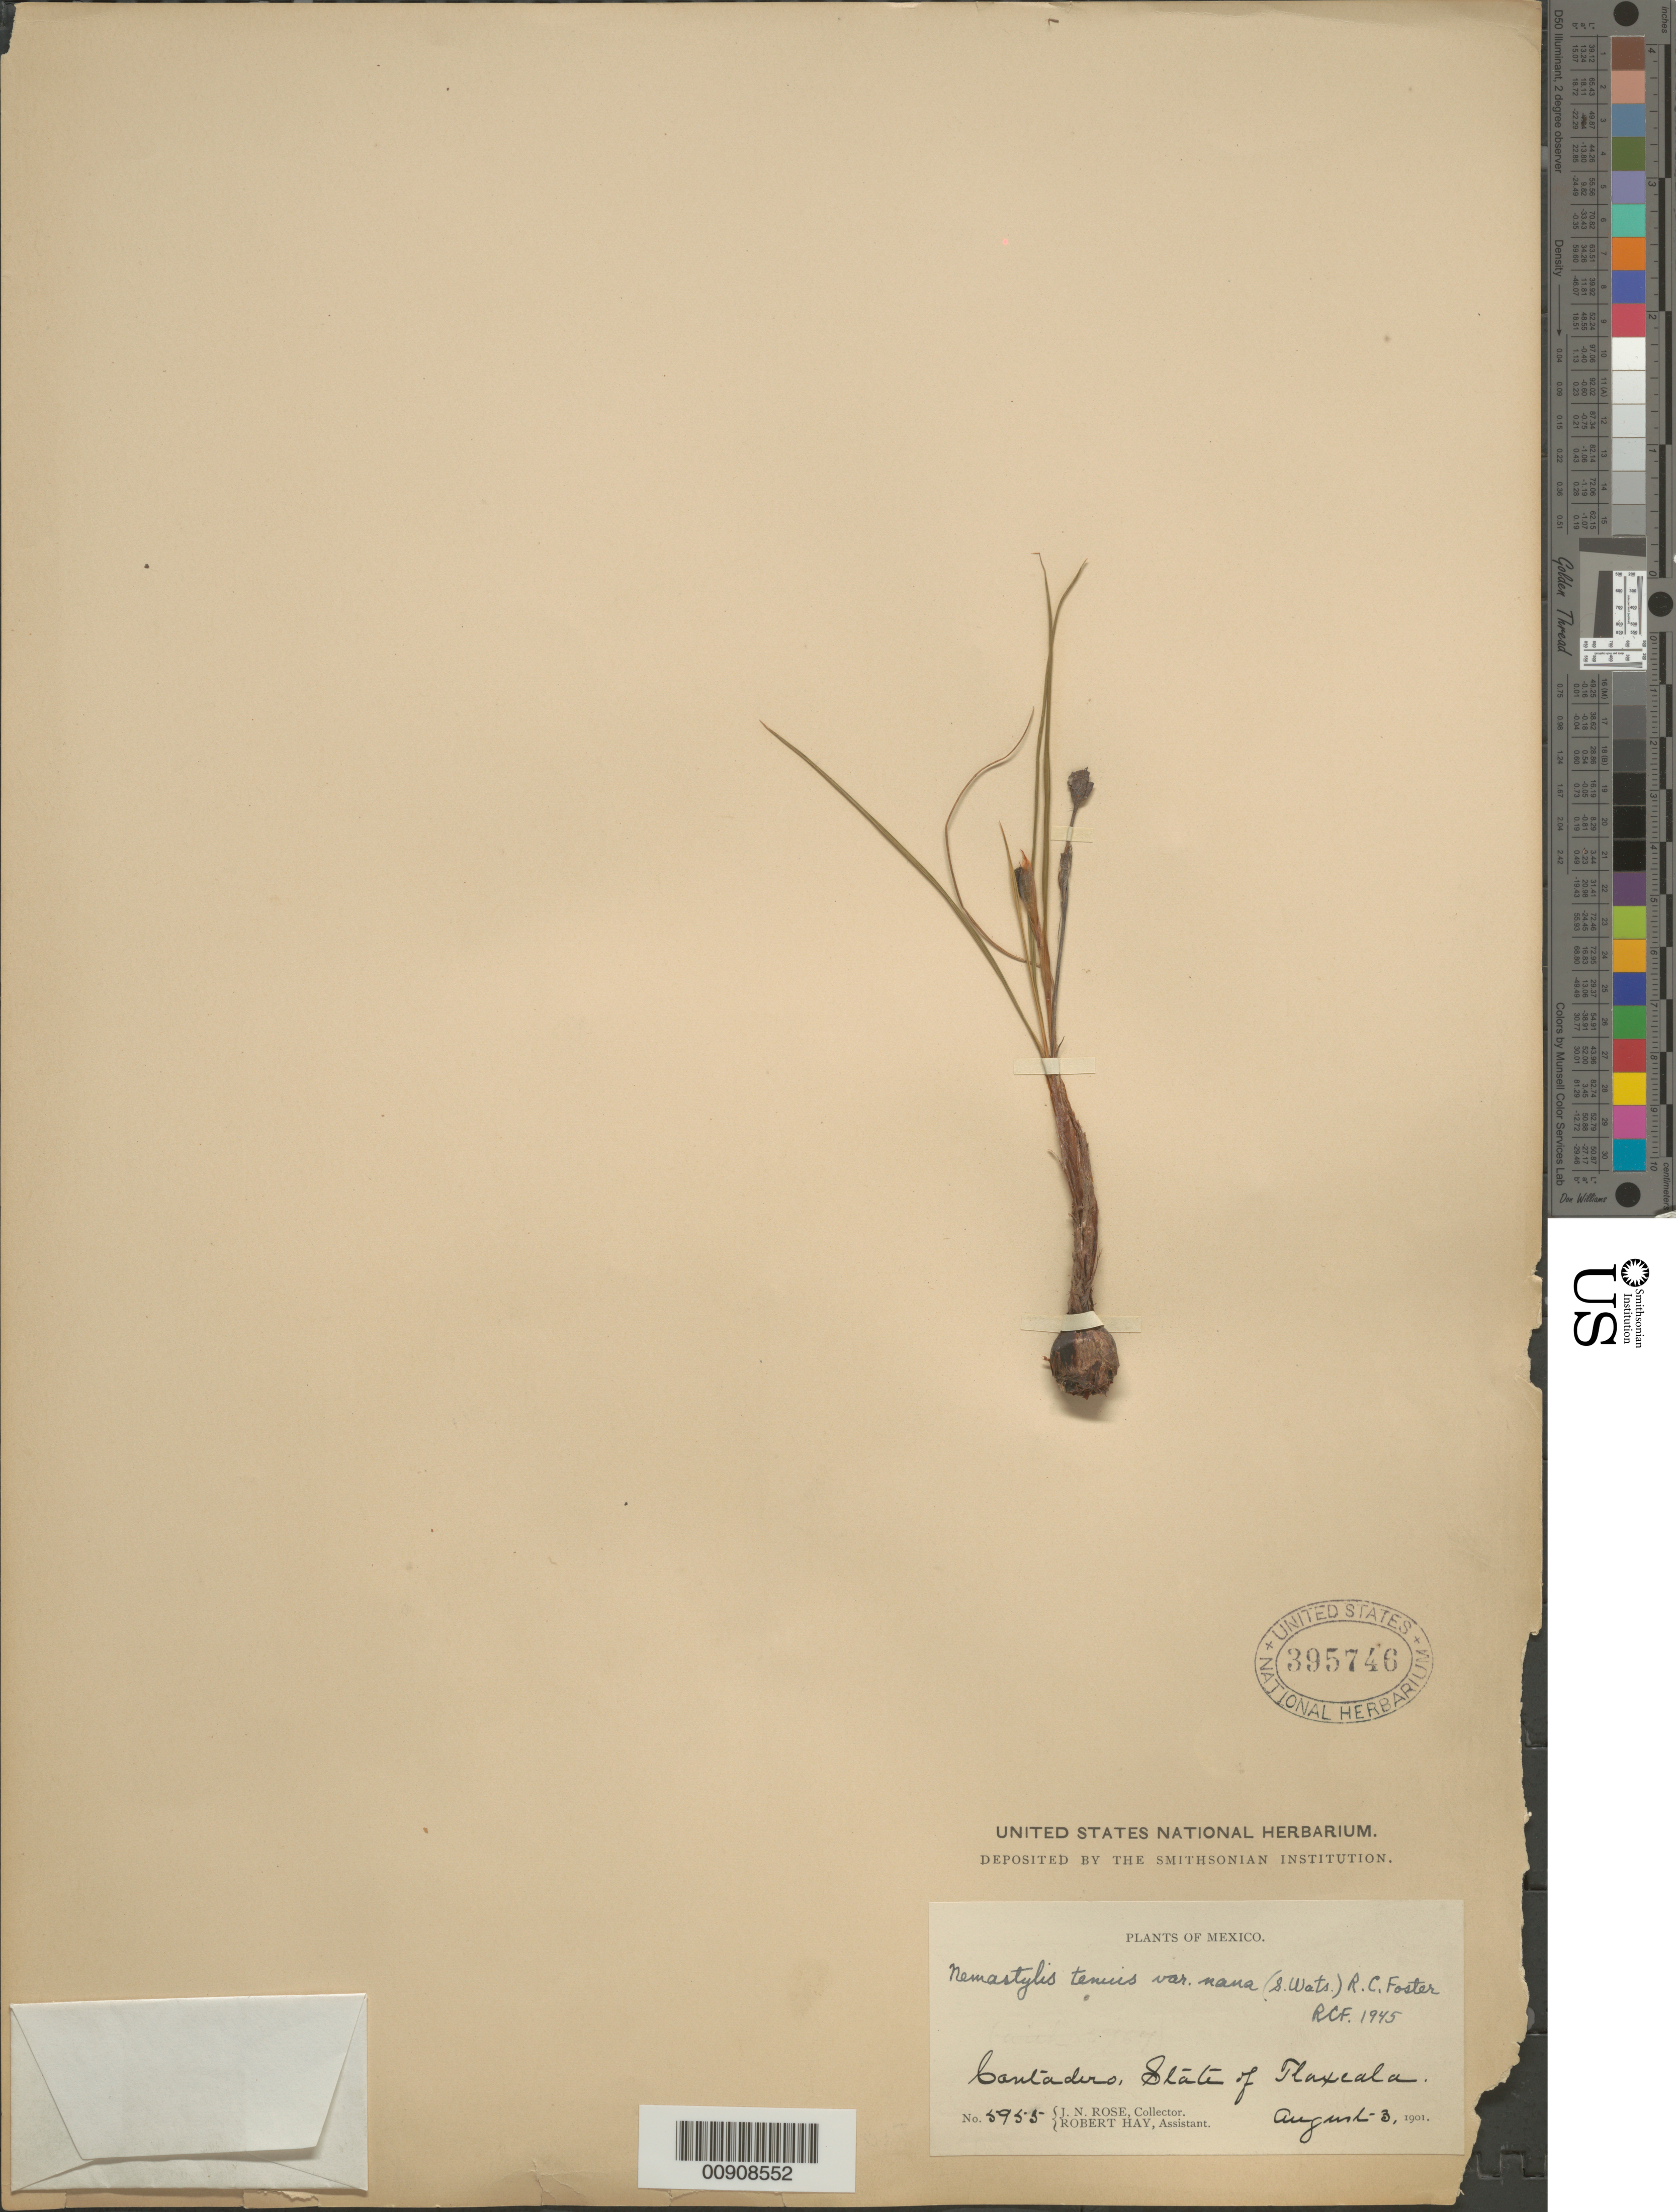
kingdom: Plantae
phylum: Tracheophyta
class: Liliopsida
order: Asparagales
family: Iridaceae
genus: Nemastylis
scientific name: Nemastylis tenuis var. nana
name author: (S. Watson) R.C. Foster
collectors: J. N. Rose & R. Hay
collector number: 5955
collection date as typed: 03 Aug 1901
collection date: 1901-08-03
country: Mexico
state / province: Tlaxcala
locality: Contadero, State of Tlaxcala.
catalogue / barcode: US 395746